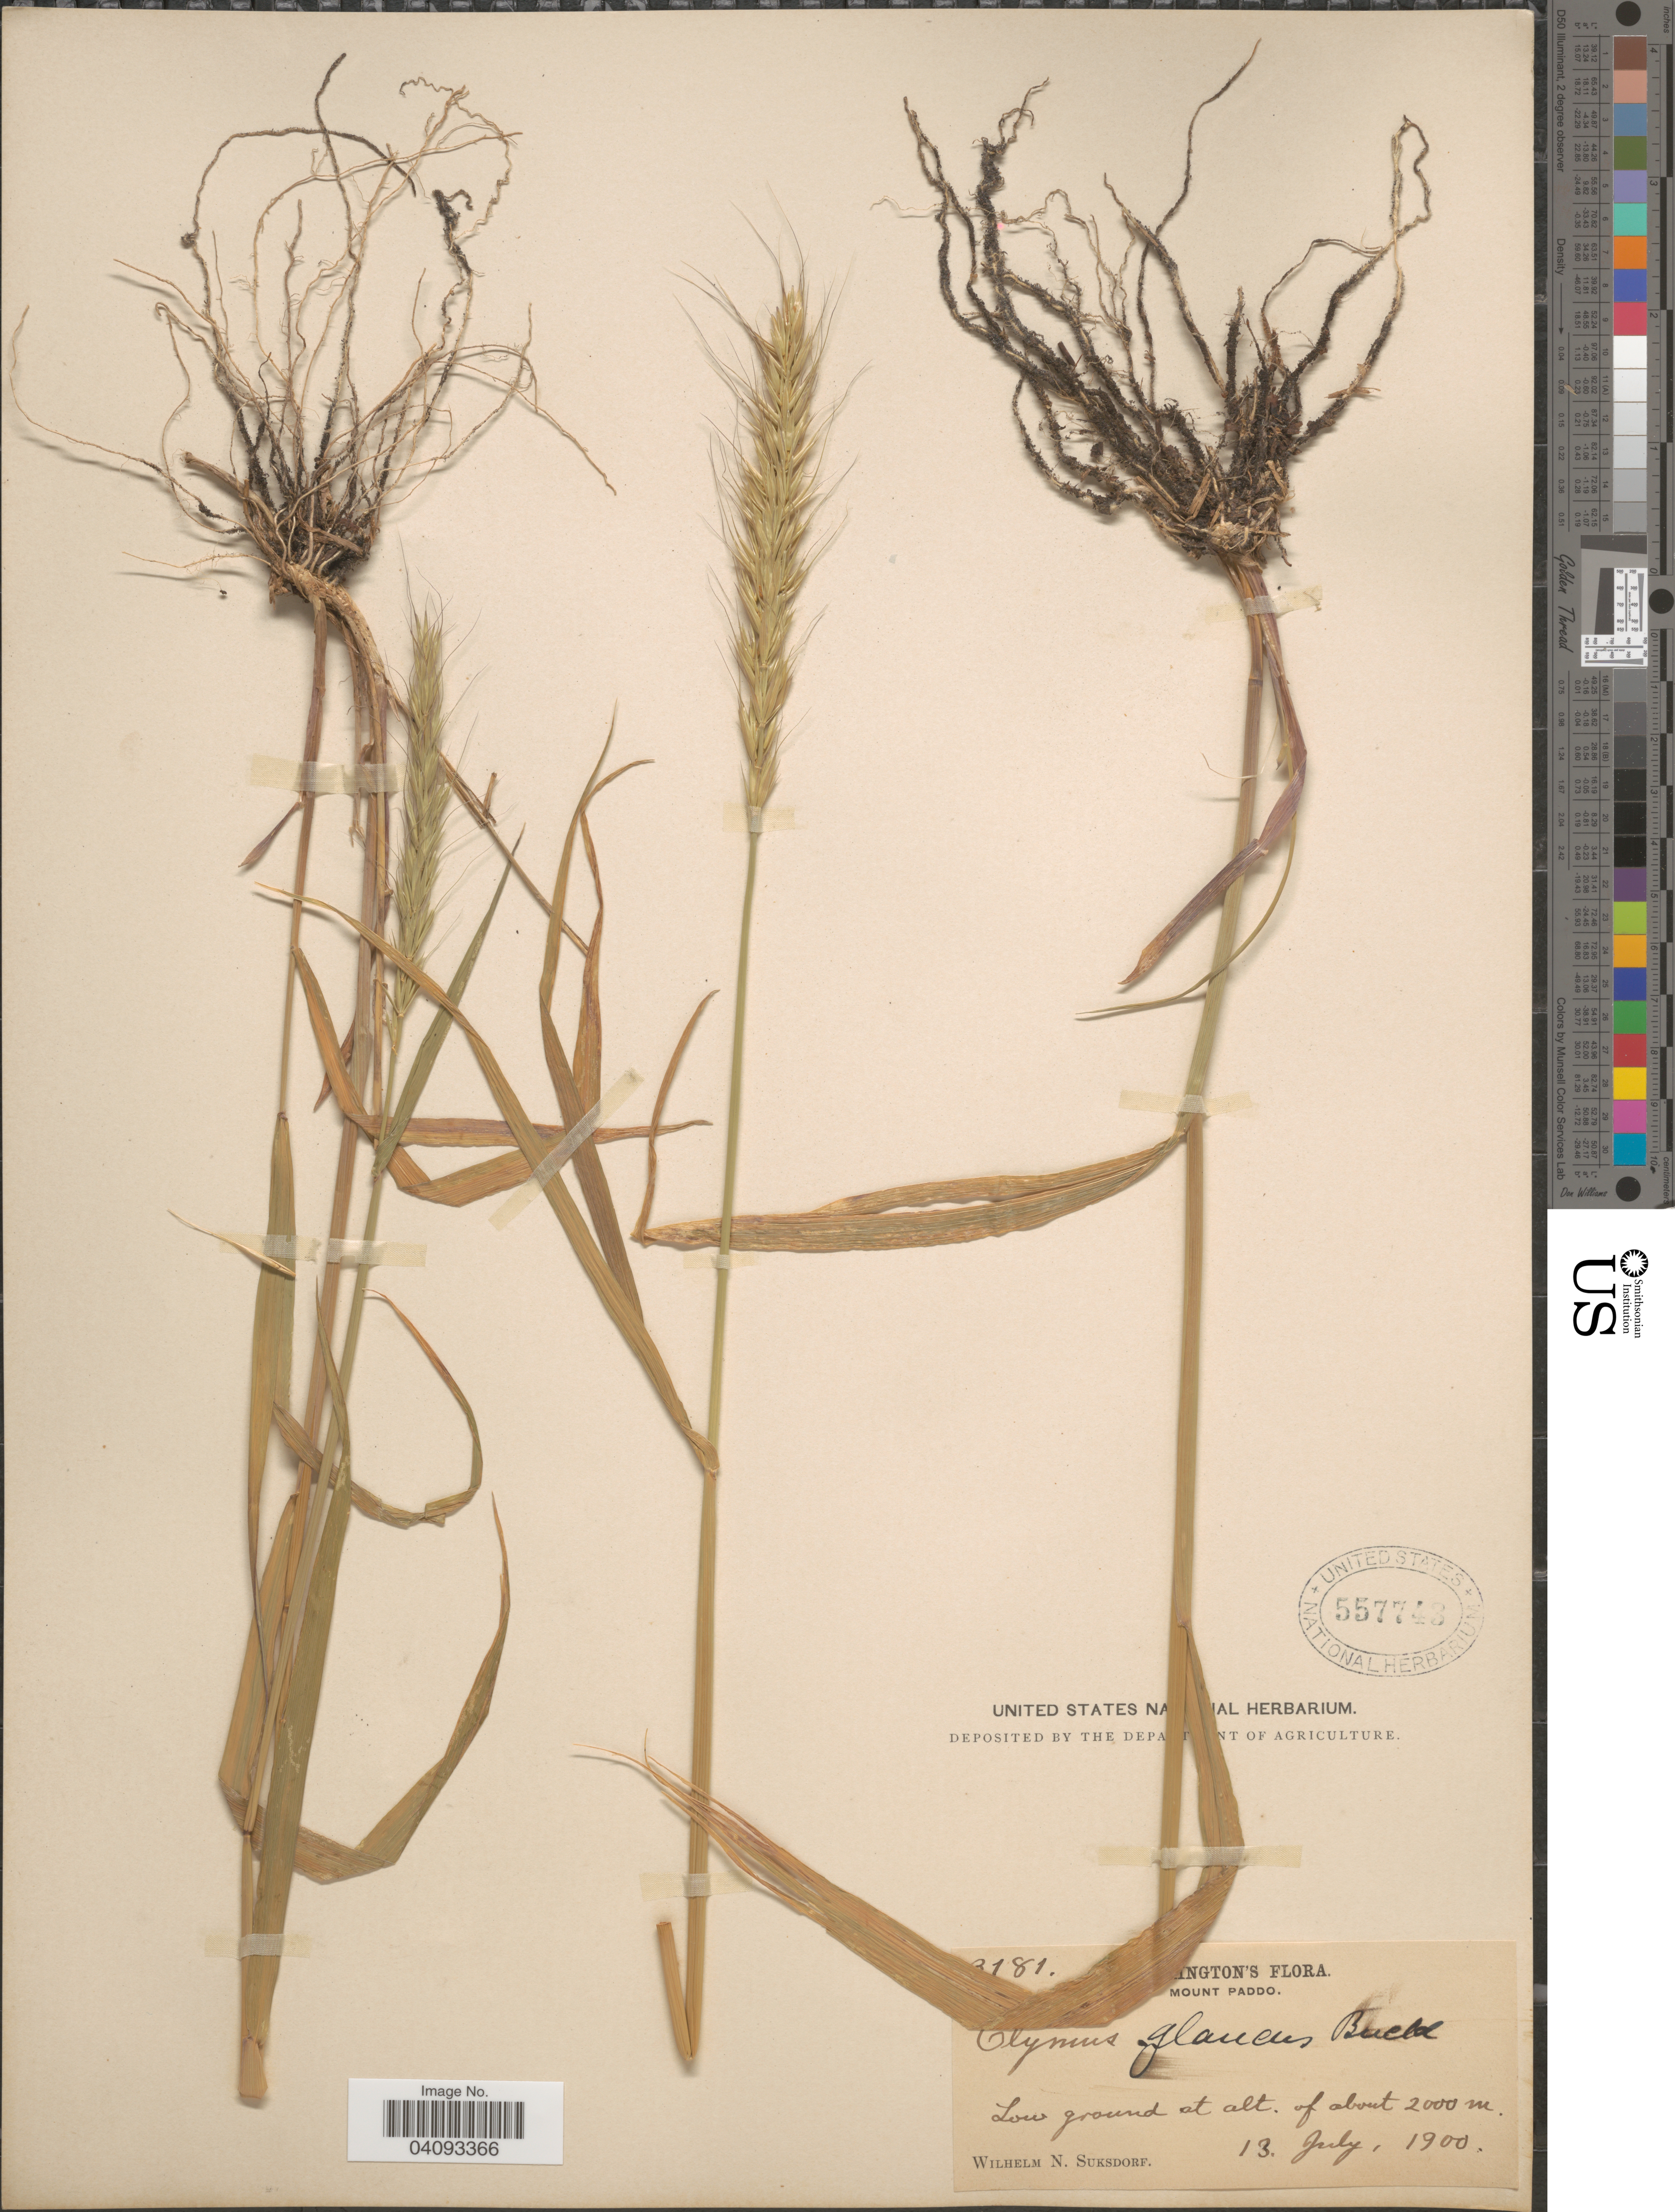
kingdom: Plantae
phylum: Tracheophyta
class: Liliopsida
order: Poales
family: Poaceae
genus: Elymus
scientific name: Elymus glaucus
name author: Buckley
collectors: W. N. Suksdorf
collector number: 3181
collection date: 1900-07-13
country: United States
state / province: Washington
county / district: Skamania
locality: Mount Paddo. Low ground.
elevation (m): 2000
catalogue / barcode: US 557743